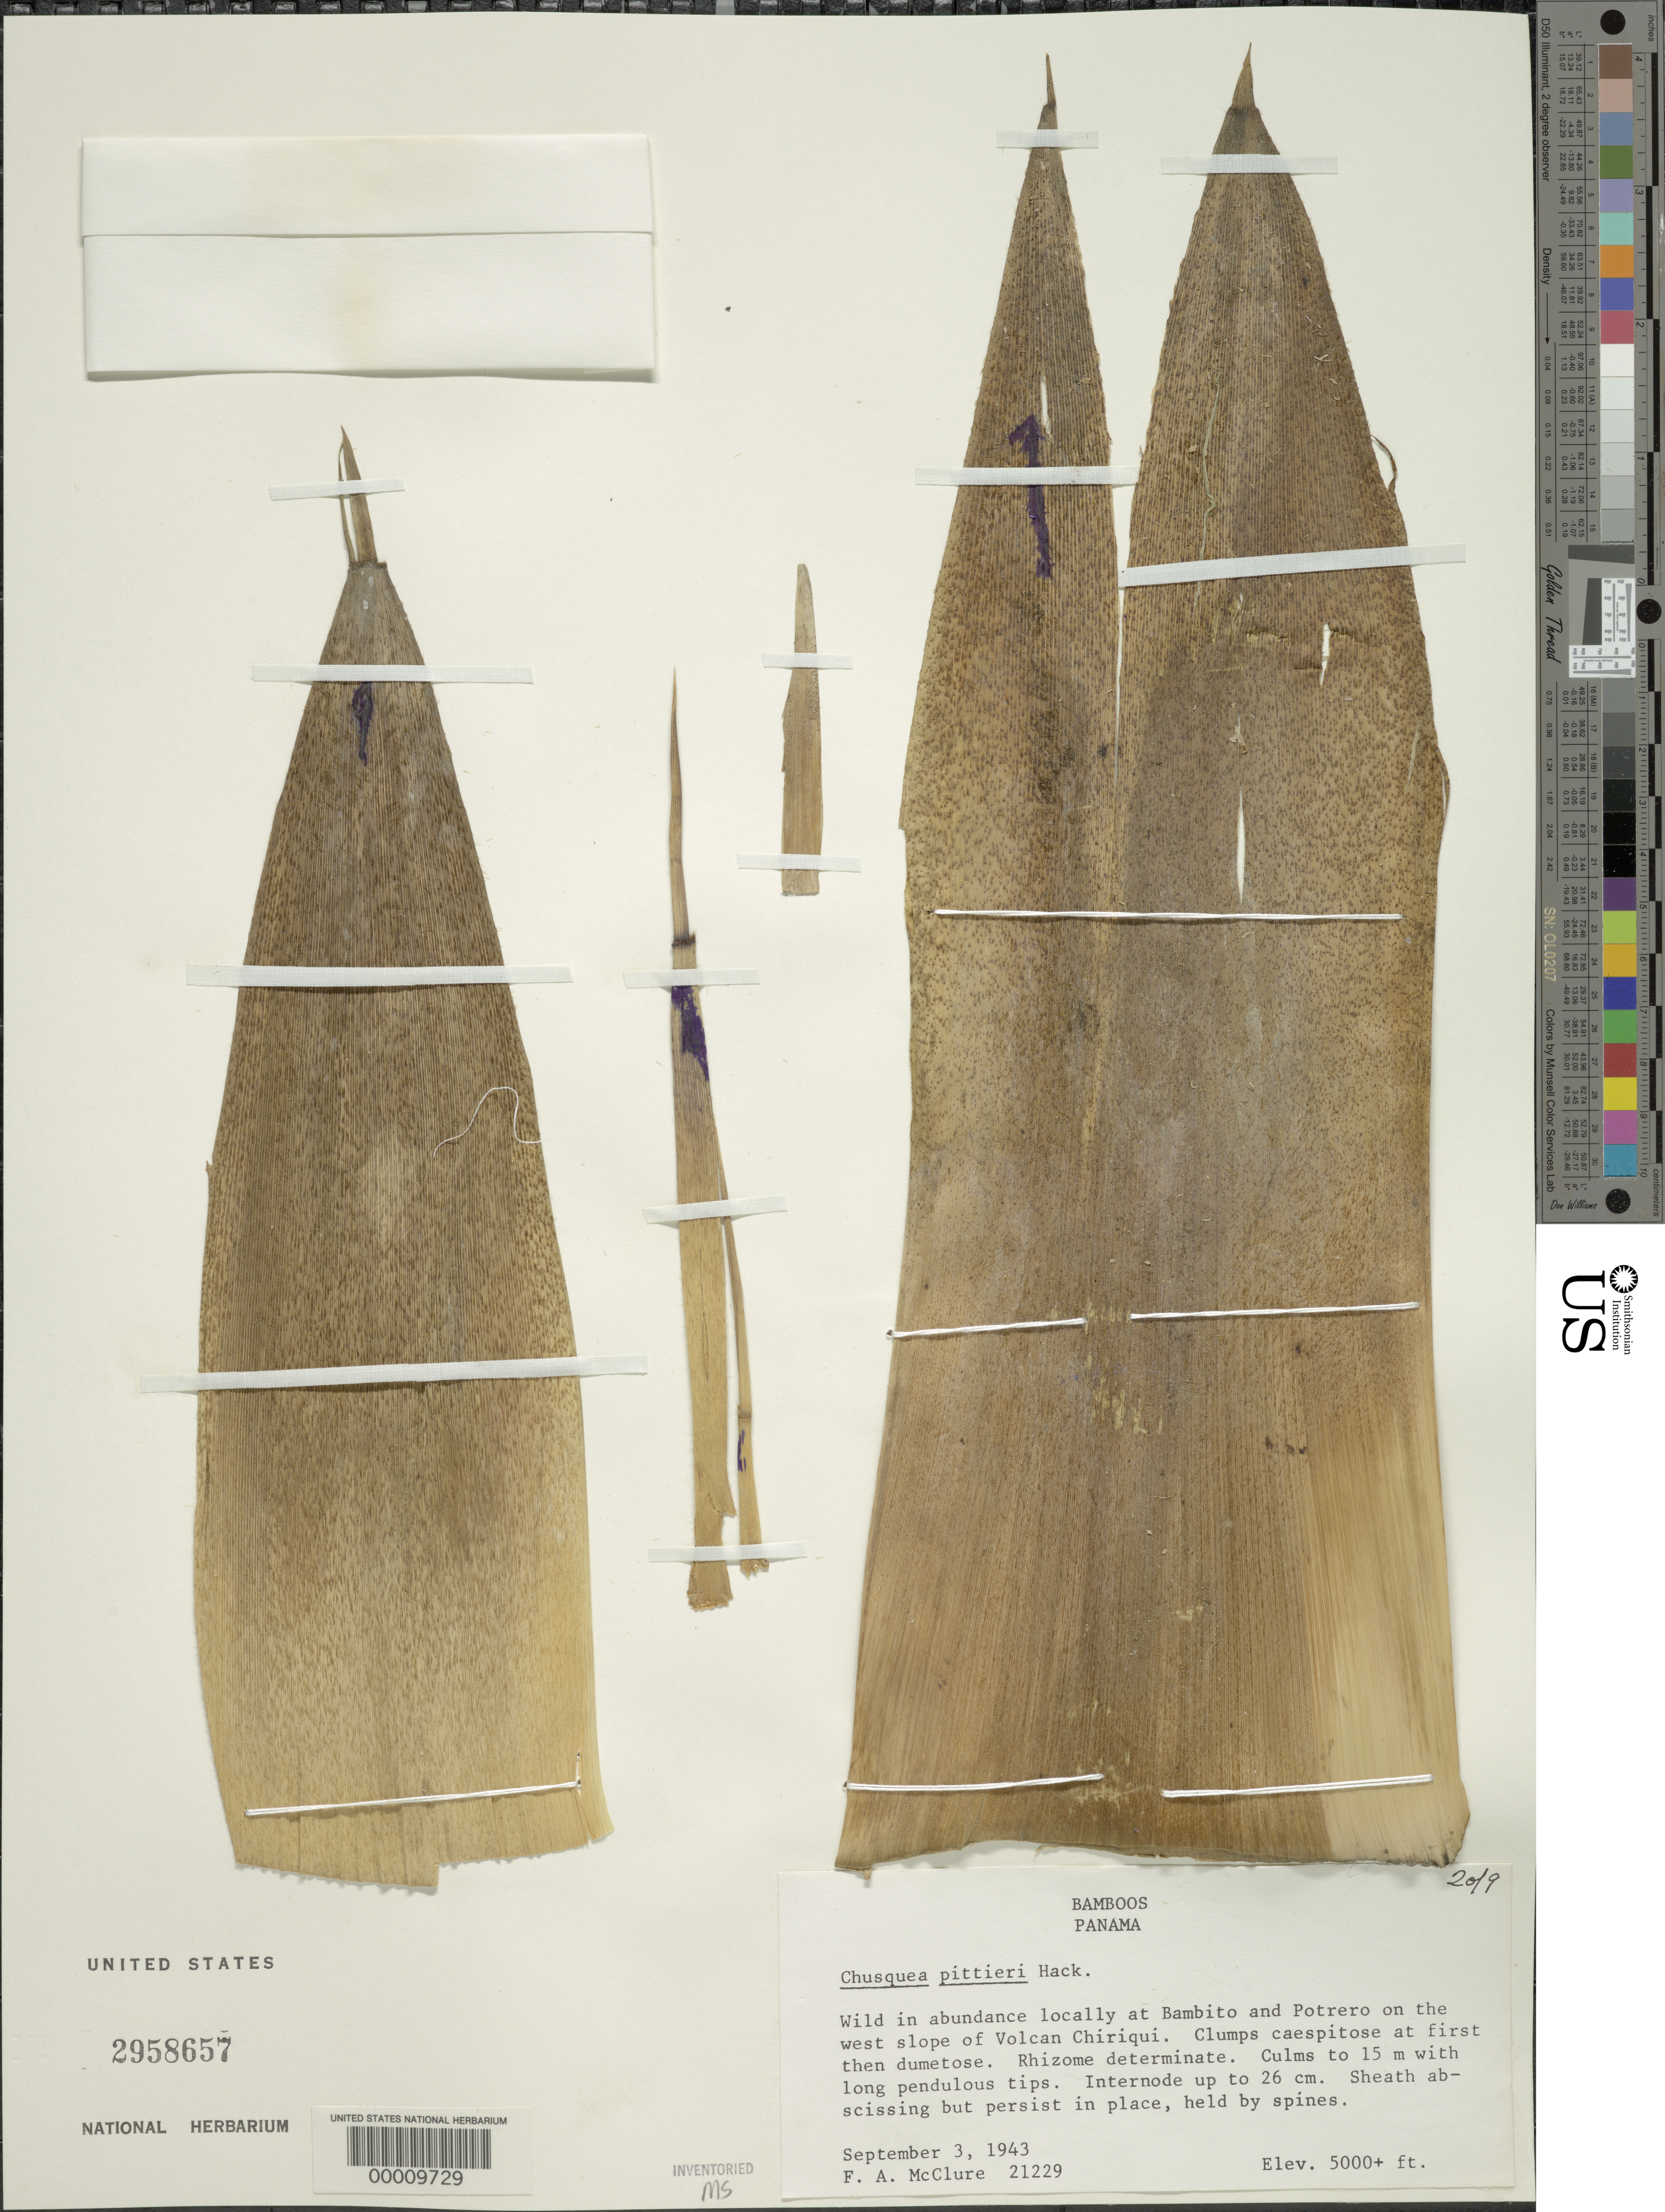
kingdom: Plantae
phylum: Tracheophyta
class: Liliopsida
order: Poales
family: Poaceae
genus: Chusquea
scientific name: Chusquea pittieri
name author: Hack.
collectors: F. A. McClure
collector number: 21229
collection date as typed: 03 Sep 1943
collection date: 1943-09-03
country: Panama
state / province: Chiriquí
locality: Bambito, Potrero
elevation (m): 1524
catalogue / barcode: US 2958657